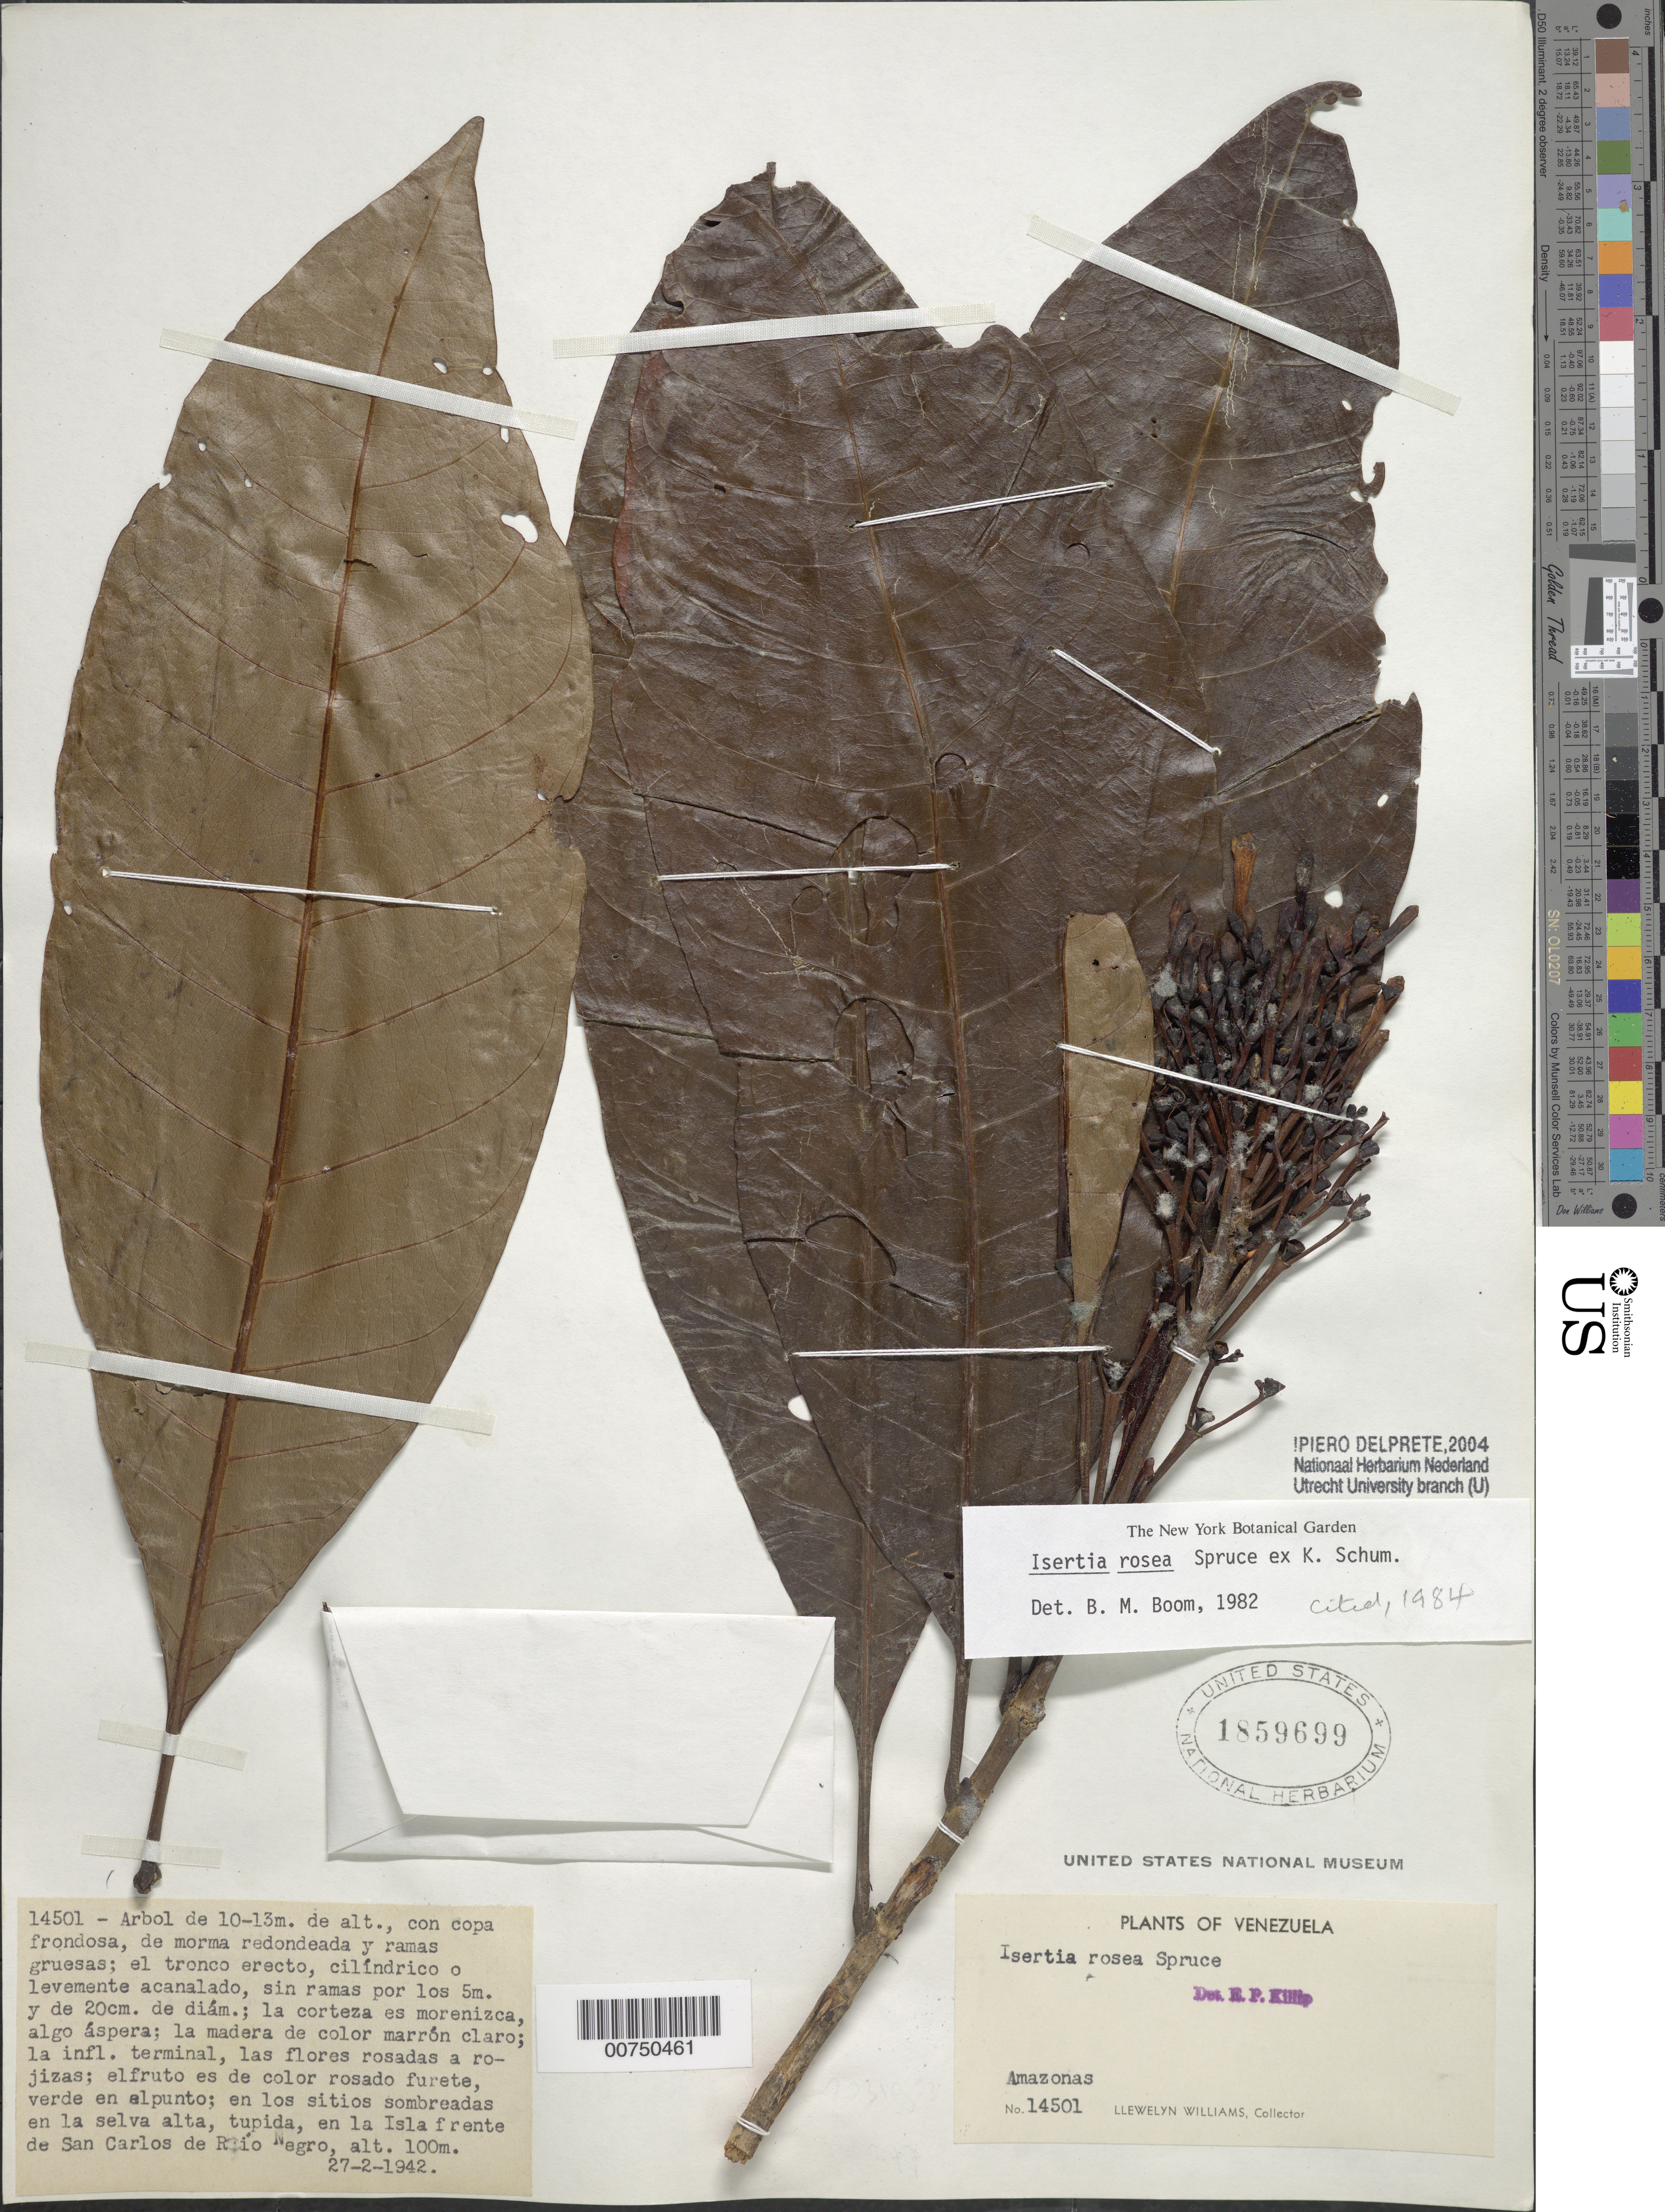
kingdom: Plantae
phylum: Tracheophyta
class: Magnoliopsida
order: Gentianales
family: Rubiaceae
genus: Isertia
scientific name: Isertia rosea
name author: Spruce ex K. Schum.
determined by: Boom, B. M.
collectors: Ll. Williams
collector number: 14501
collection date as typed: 27-Feb-42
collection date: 1942-02-27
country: Venezuela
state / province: Amazonas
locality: San Carlos de Río Negro, isla frente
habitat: Sitios sombreadas en la selva alta, tupida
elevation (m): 100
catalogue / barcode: US 1859699